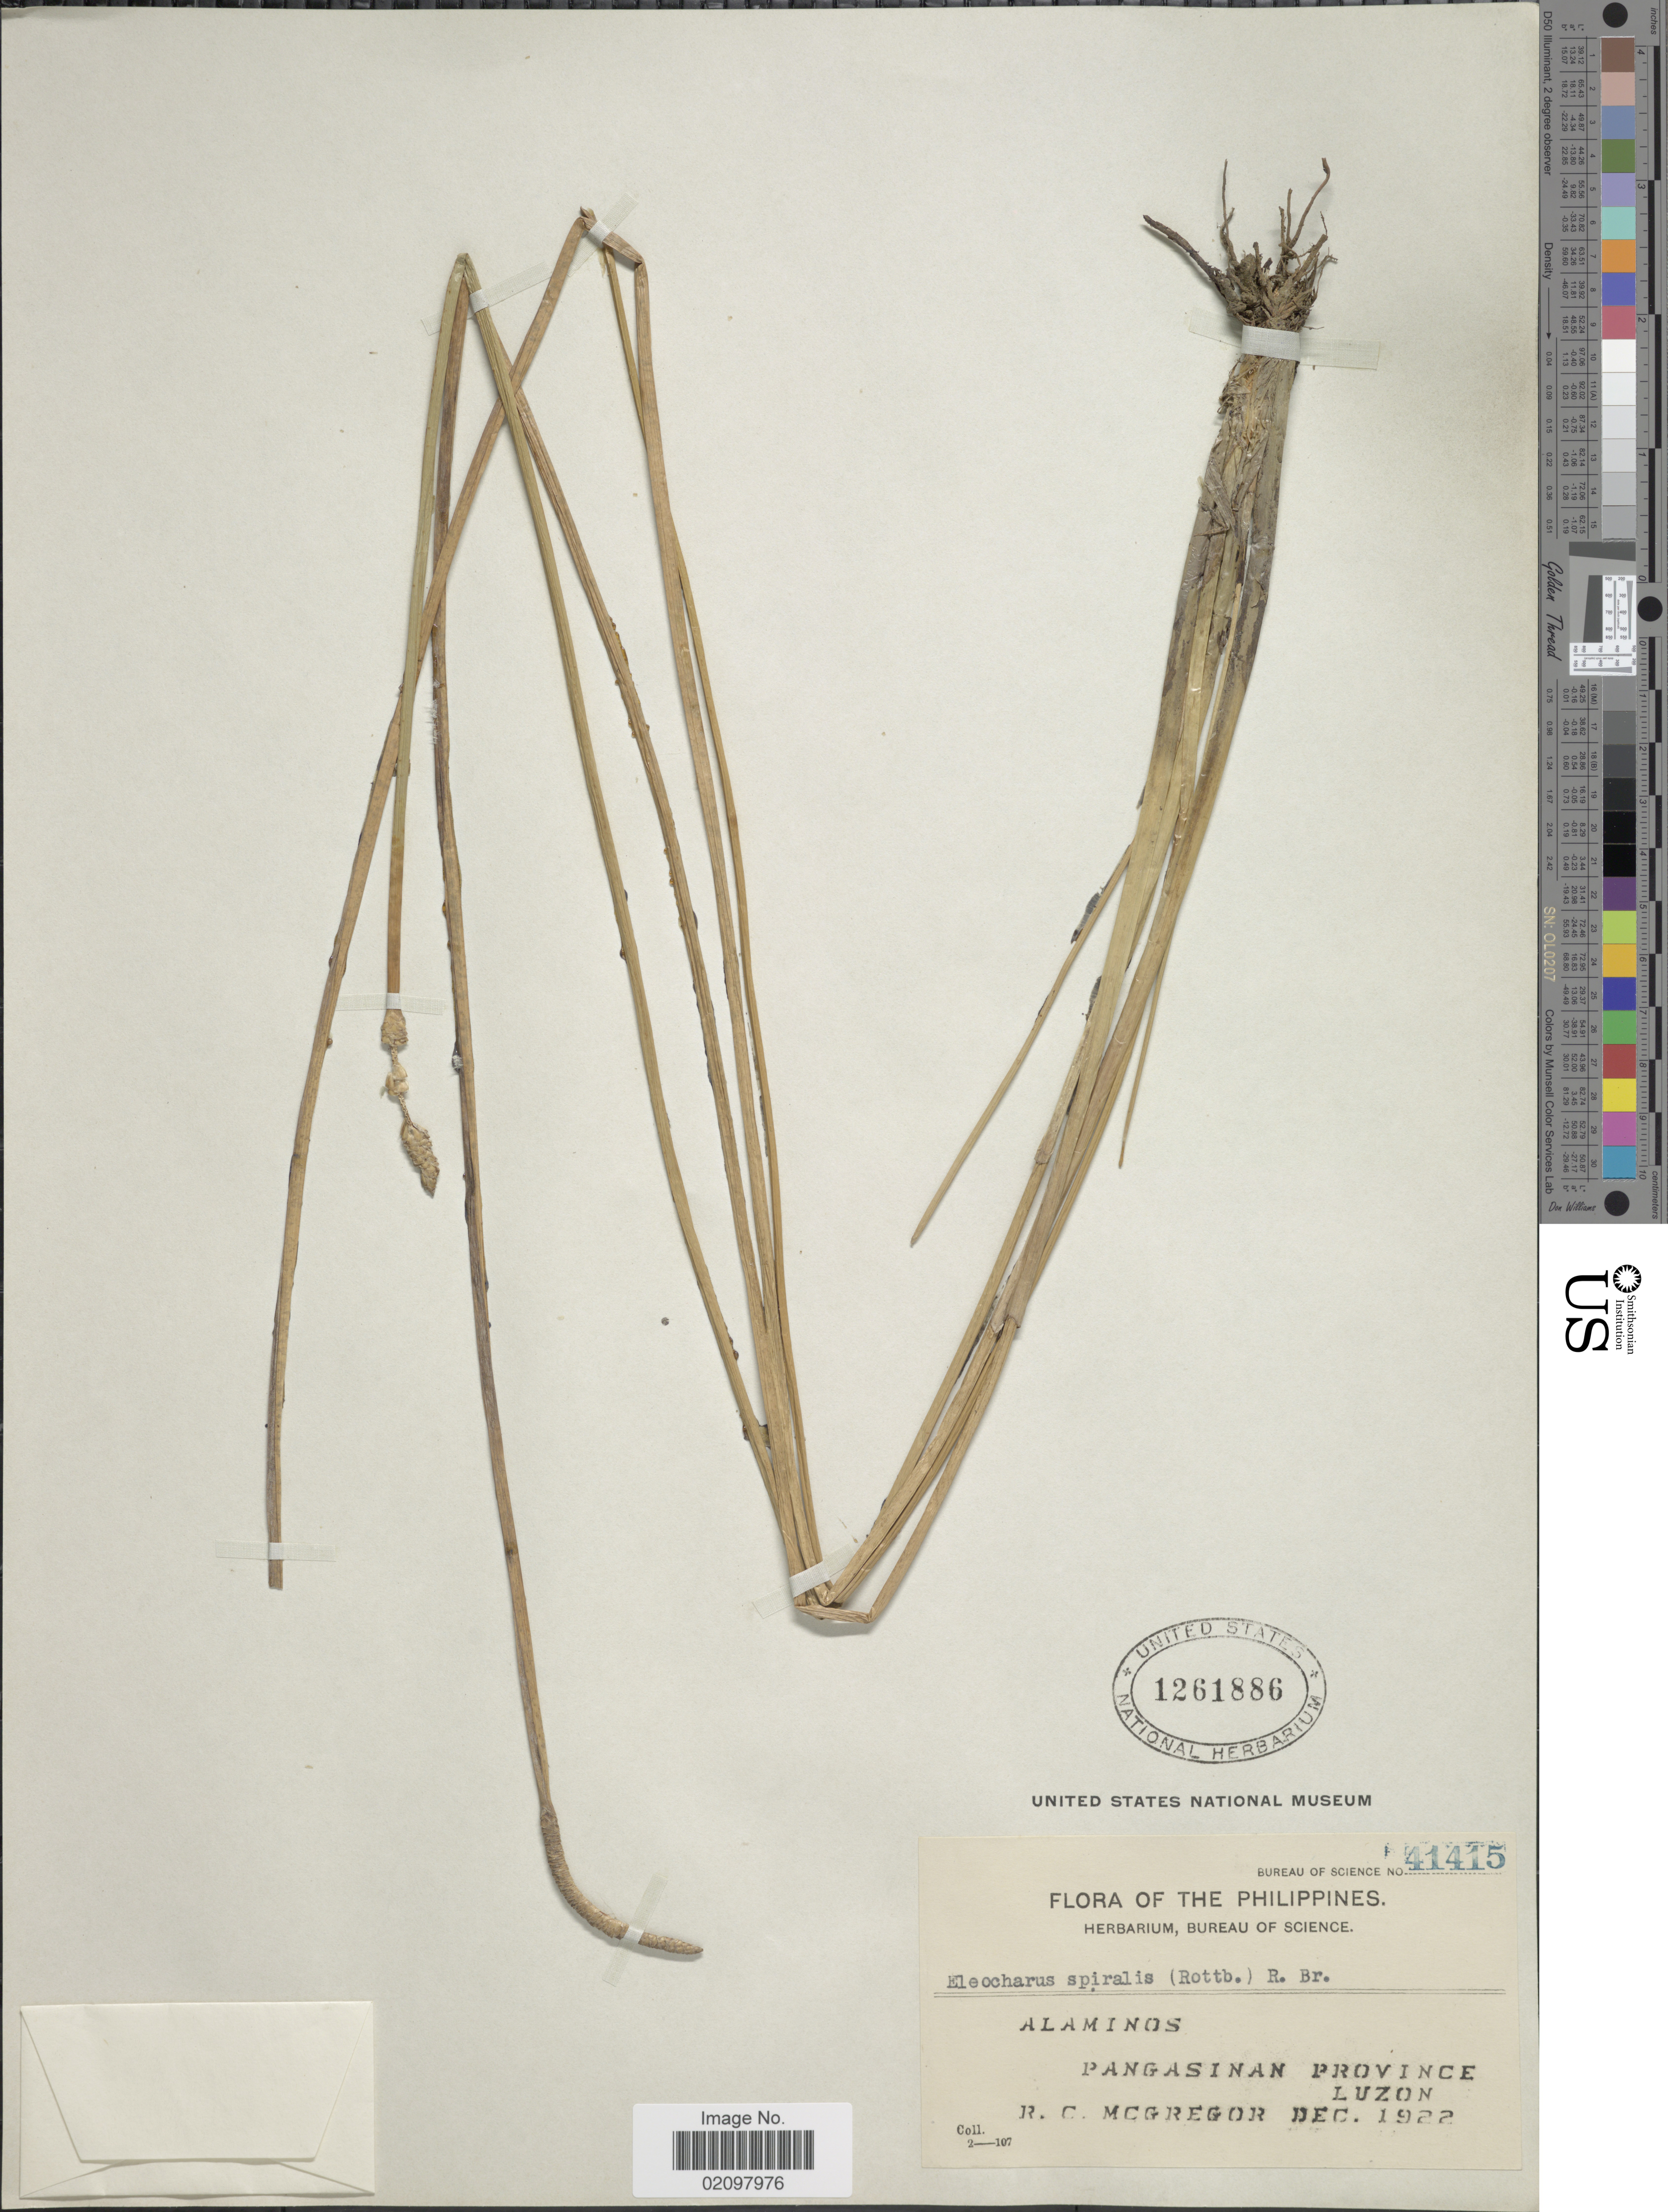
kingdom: Plantae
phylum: Tracheophyta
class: Liliopsida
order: Poales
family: Cyperaceae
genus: Eleocharis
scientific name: Eleocharis spiralis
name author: (Rottb.) Roem. & Schult.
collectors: R. C. McGregor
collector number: Bureau of Science 41415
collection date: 1922-12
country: Philippines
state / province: Ilocos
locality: Alaminos, Pangasinan Province, Luzon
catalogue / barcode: US 1261886